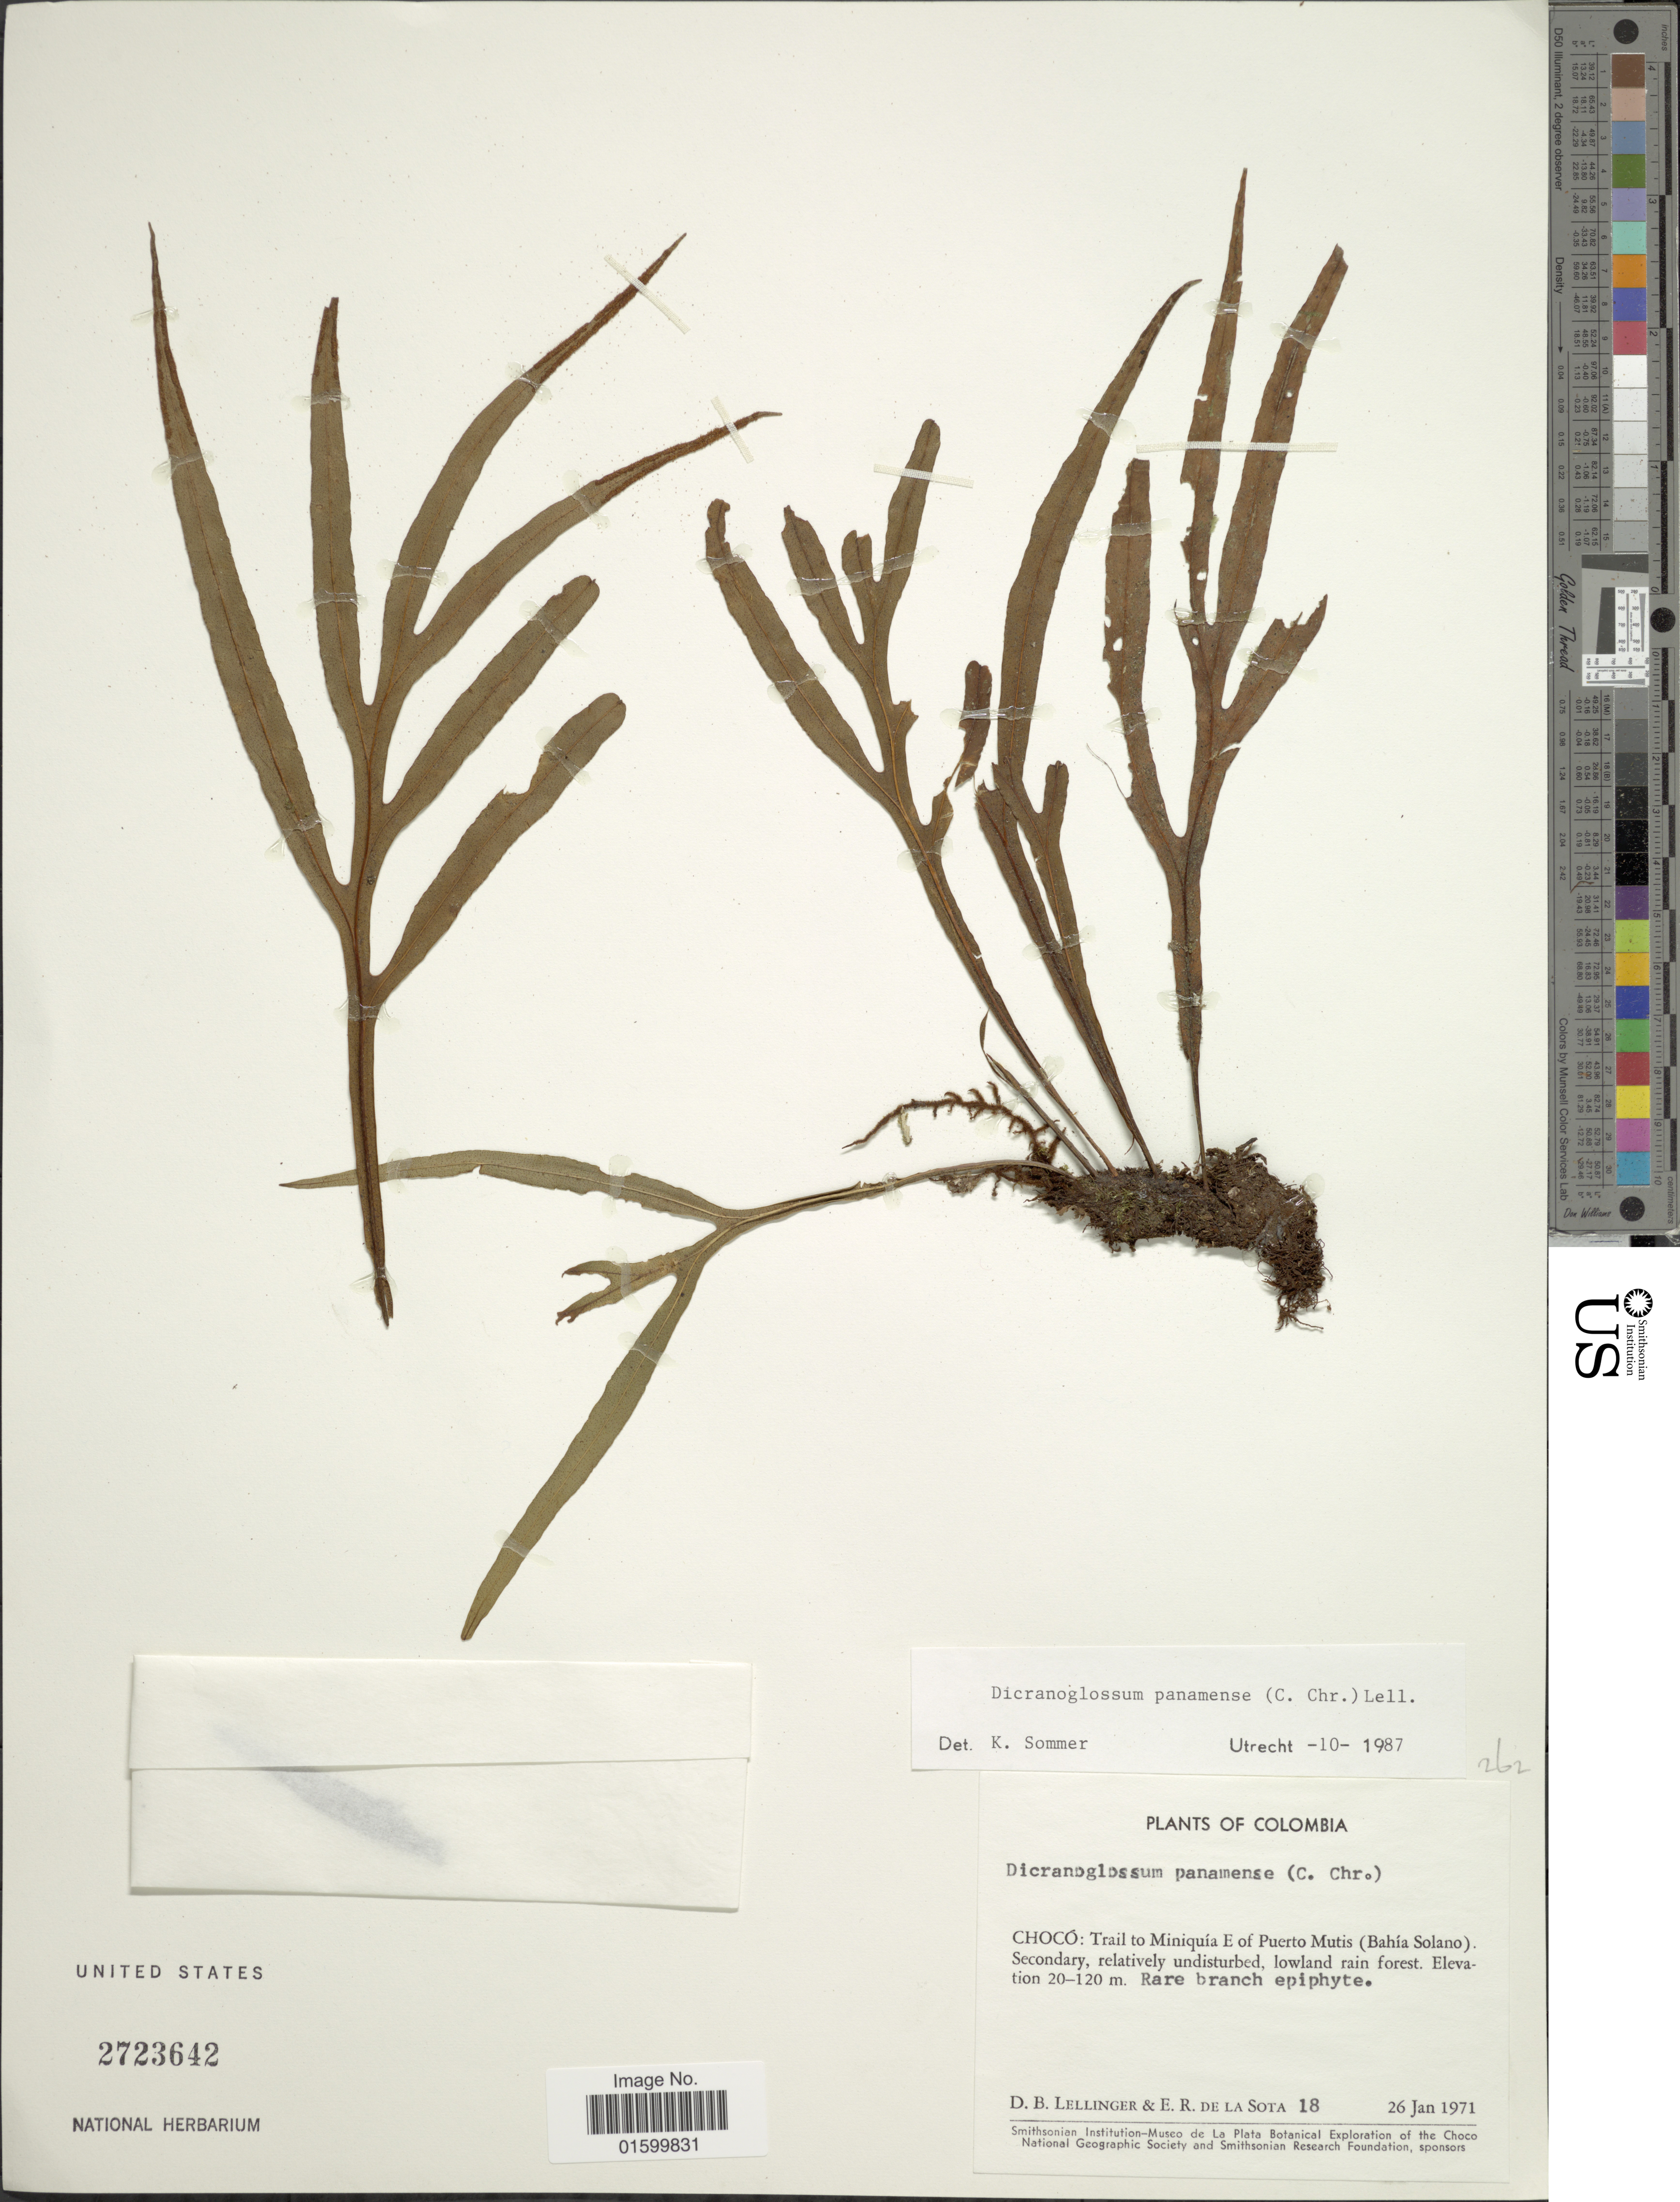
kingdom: Plantae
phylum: Tracheophyta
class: Polypodiopsida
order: Polypodiales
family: Polypodiaceae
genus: Pleopeltis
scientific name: Pleopeltis panamensis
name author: (Weath.) Pic. Serm.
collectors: D. B. Lellinger & E. R. de la Sota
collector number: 18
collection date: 1971-01-26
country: Colombia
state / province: Chocó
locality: Choco: Trail to Miniquia E of Puerto Mutis (Bahia Solano)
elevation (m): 20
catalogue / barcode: US 2723642